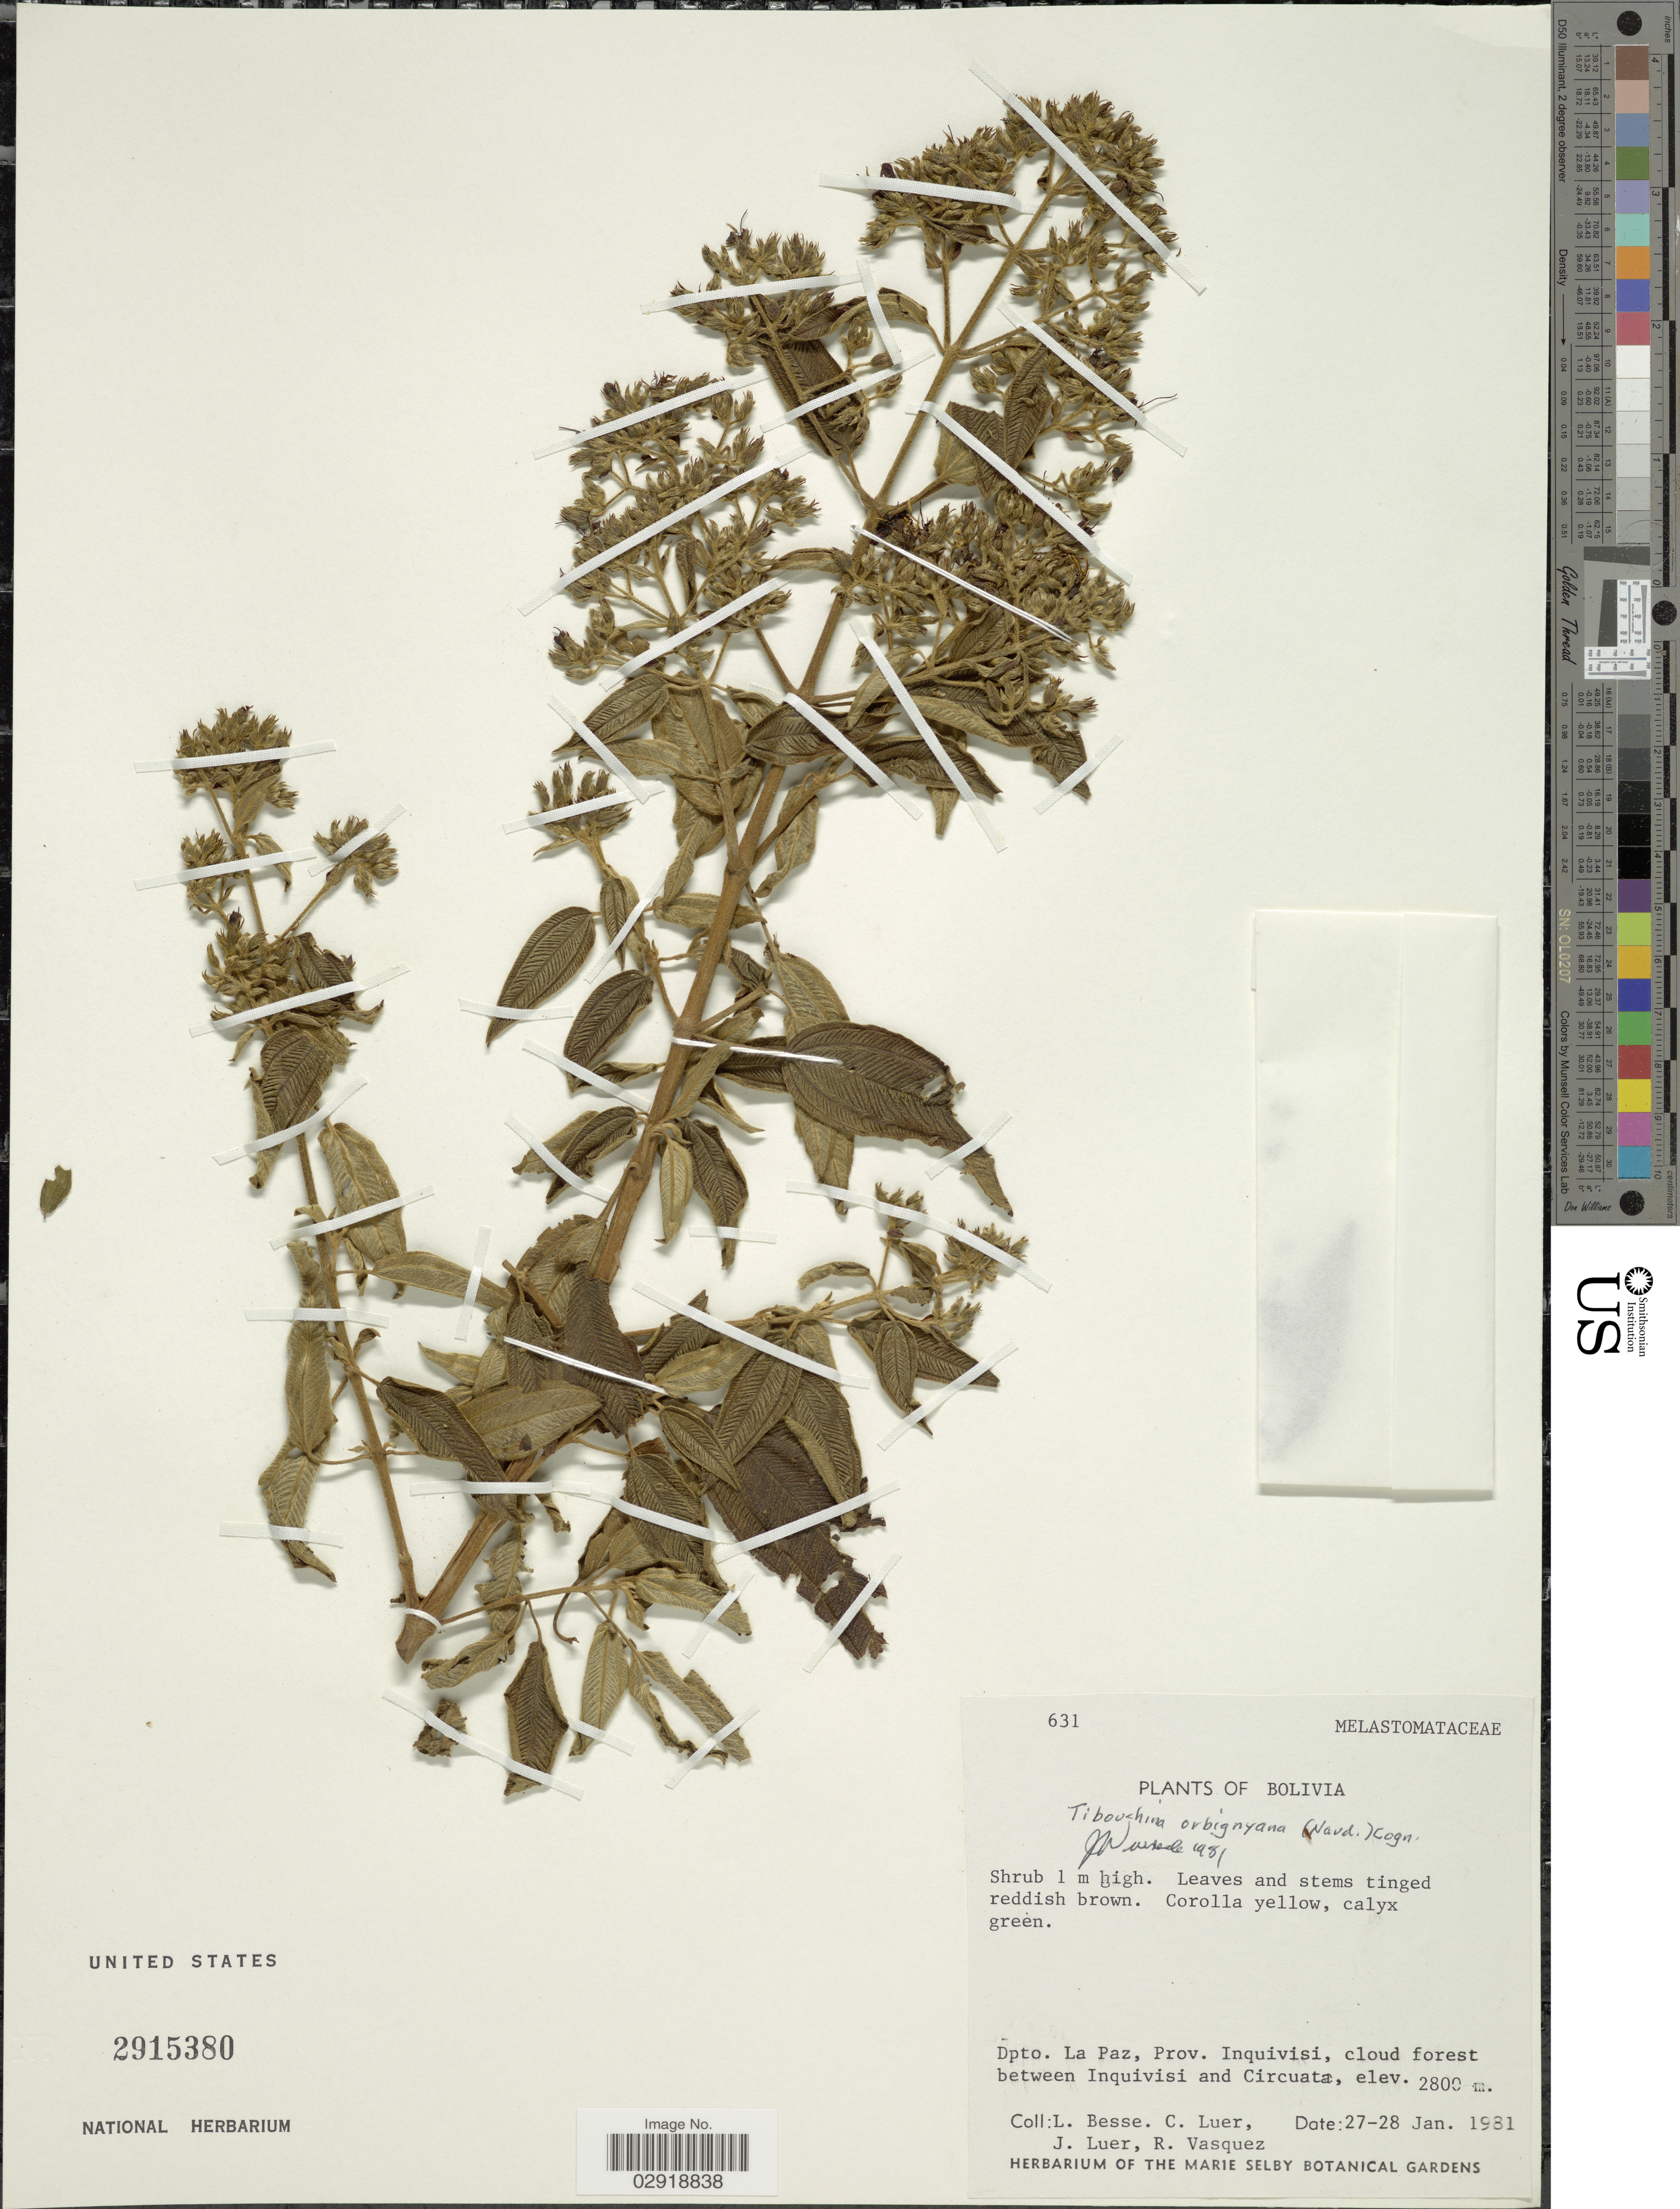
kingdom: Plantae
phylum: Tracheophyta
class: Magnoliopsida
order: Myrtales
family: Melastomataceae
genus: Chaetogastra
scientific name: Chaetogastra orbignyana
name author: (Naudin) P.J.F. Guim. & Michelang.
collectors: L. Besse, C. Luer, J. P. Luer & R. Vasquez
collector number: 631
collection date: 1981-01-27/1981-01-28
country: Bolivia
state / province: La Paz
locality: Dpto. La Paz, Prov. Inquivisi, cloud forest between Inquivisi and Circuata.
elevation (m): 2800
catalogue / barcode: US 2915380